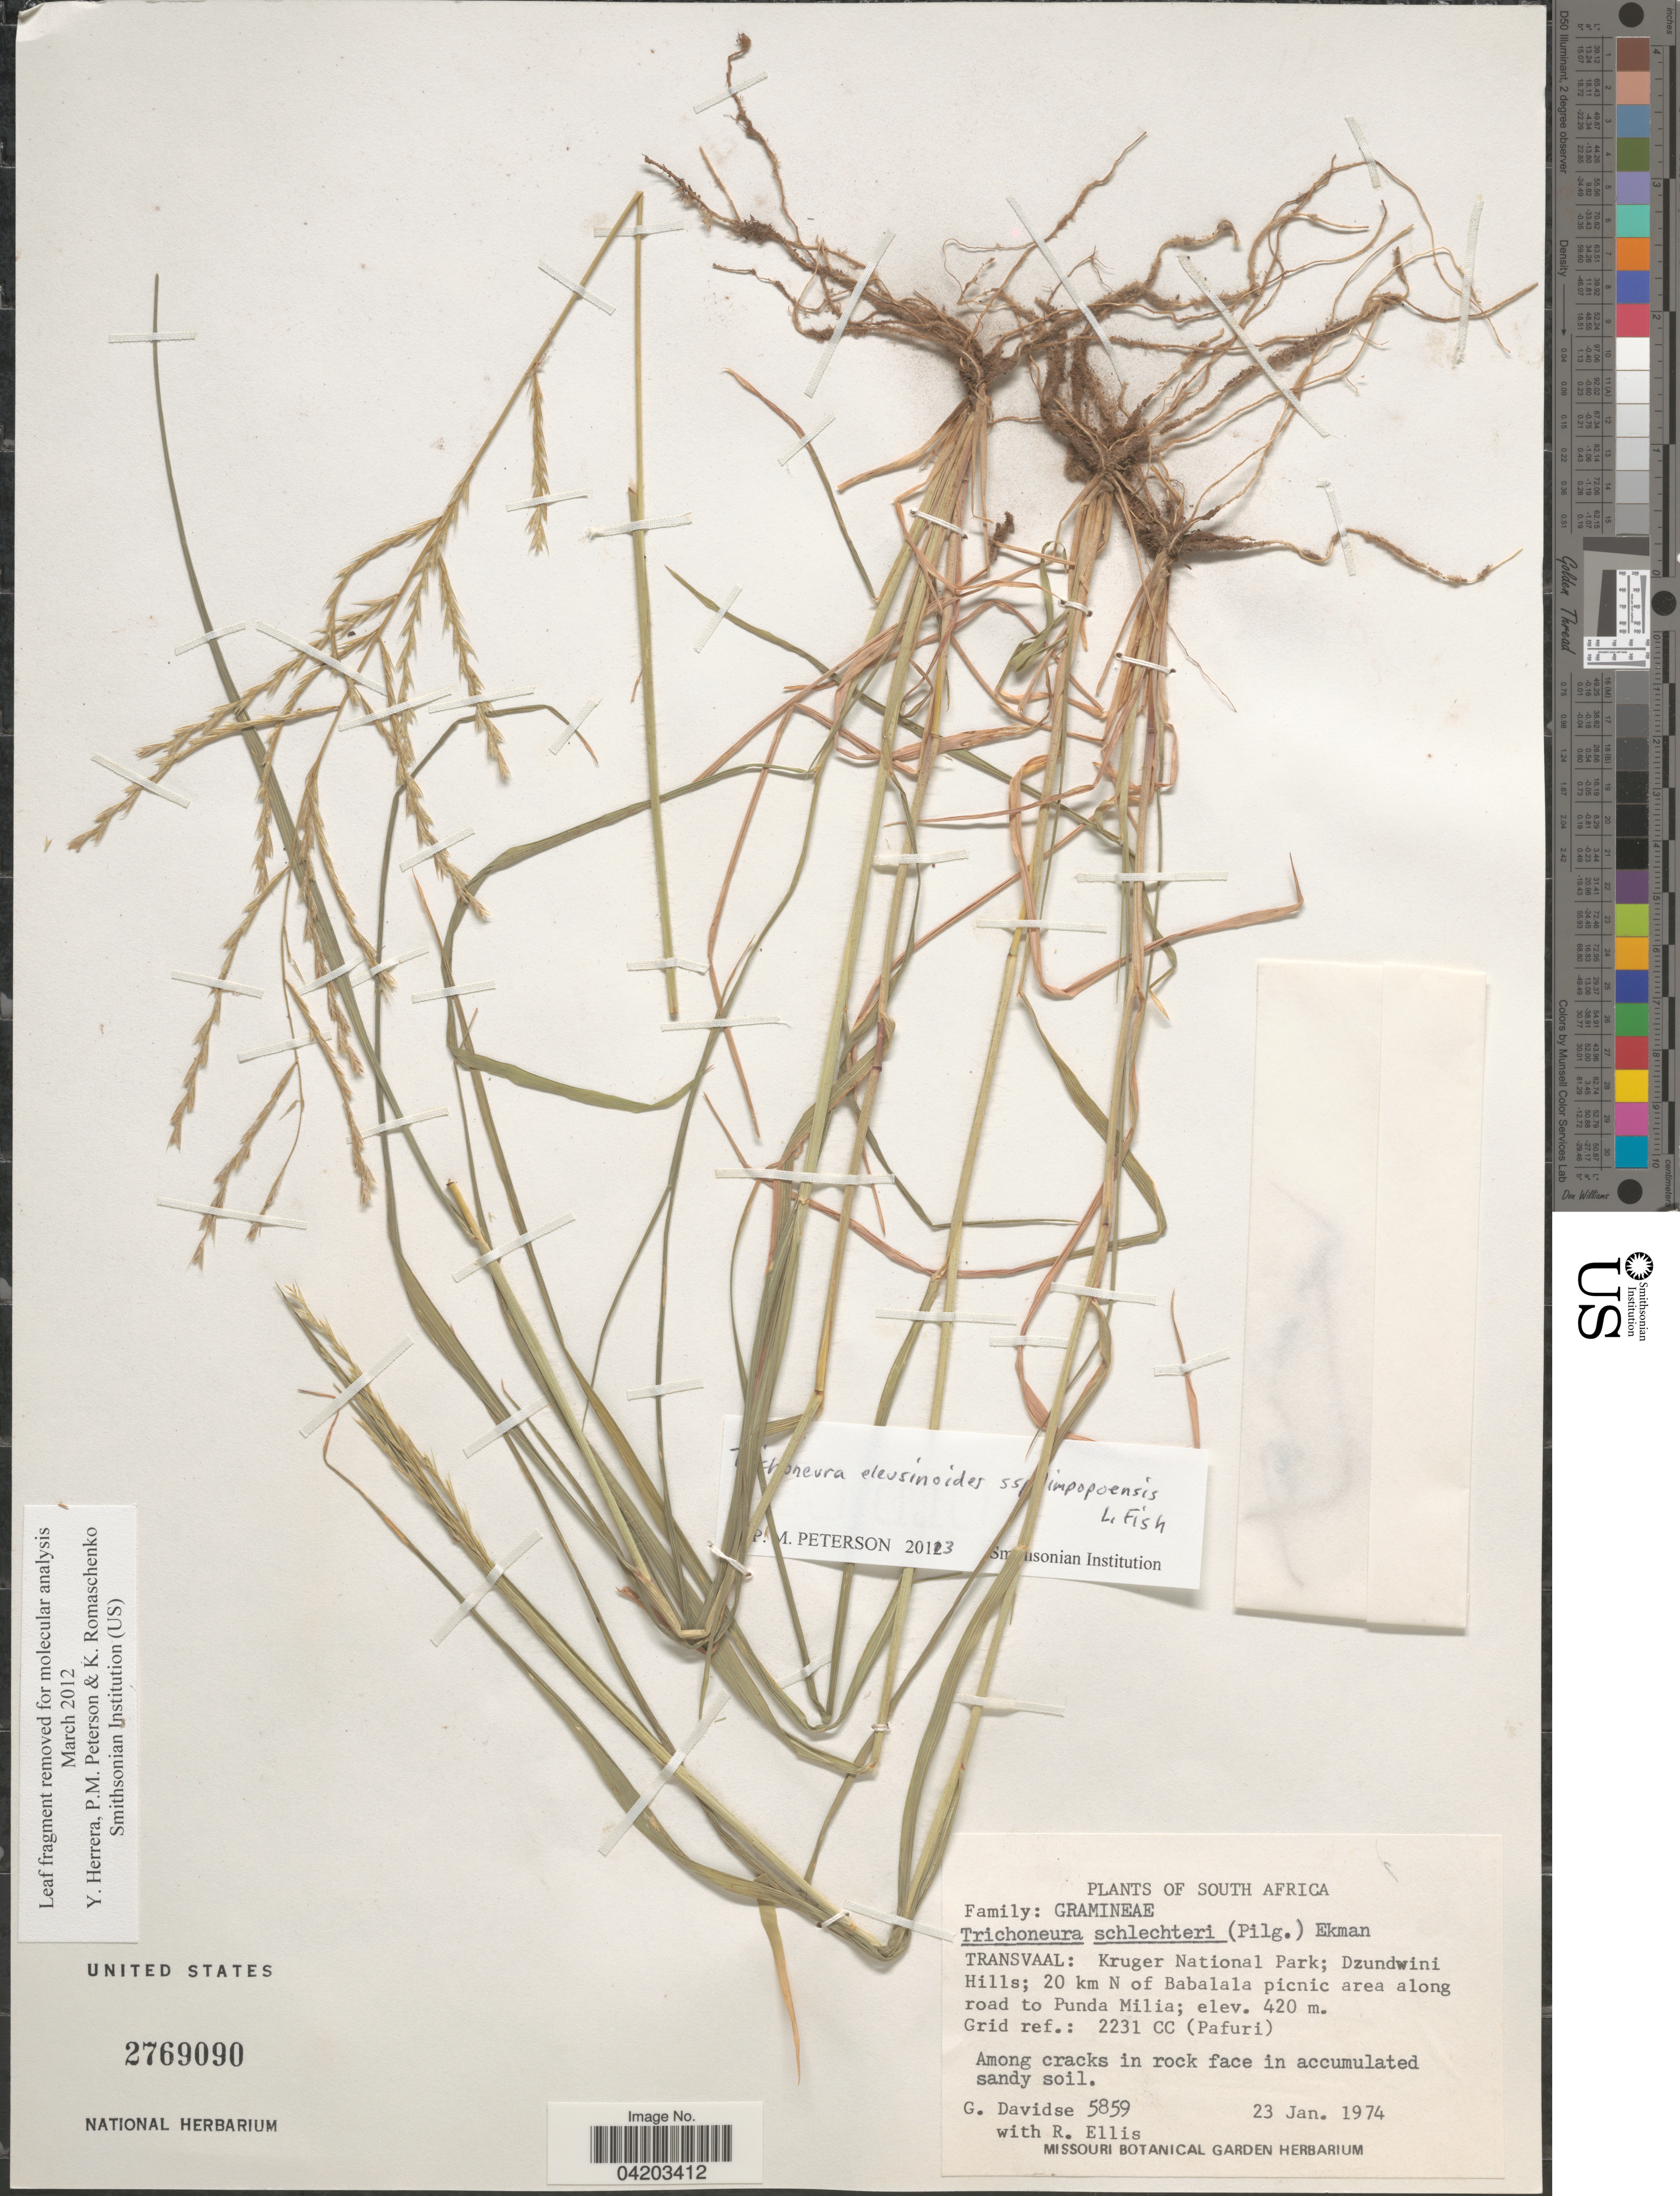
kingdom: Plantae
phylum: Tracheophyta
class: Liliopsida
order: Poales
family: Poaceae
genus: Trichoneura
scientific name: Trichoneura eleusinoides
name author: (Rendle) Ekman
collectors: G. Davidse & R. Ellis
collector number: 5859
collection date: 1974-01-23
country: South Africa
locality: Transvaal: Kruger National Park; Dzundwini Hills; 20 km N of Babalala picnic area along road to Punda Milia. Grid ref.: 2231 CC (Pafuri).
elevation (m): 420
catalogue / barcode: US 2769090